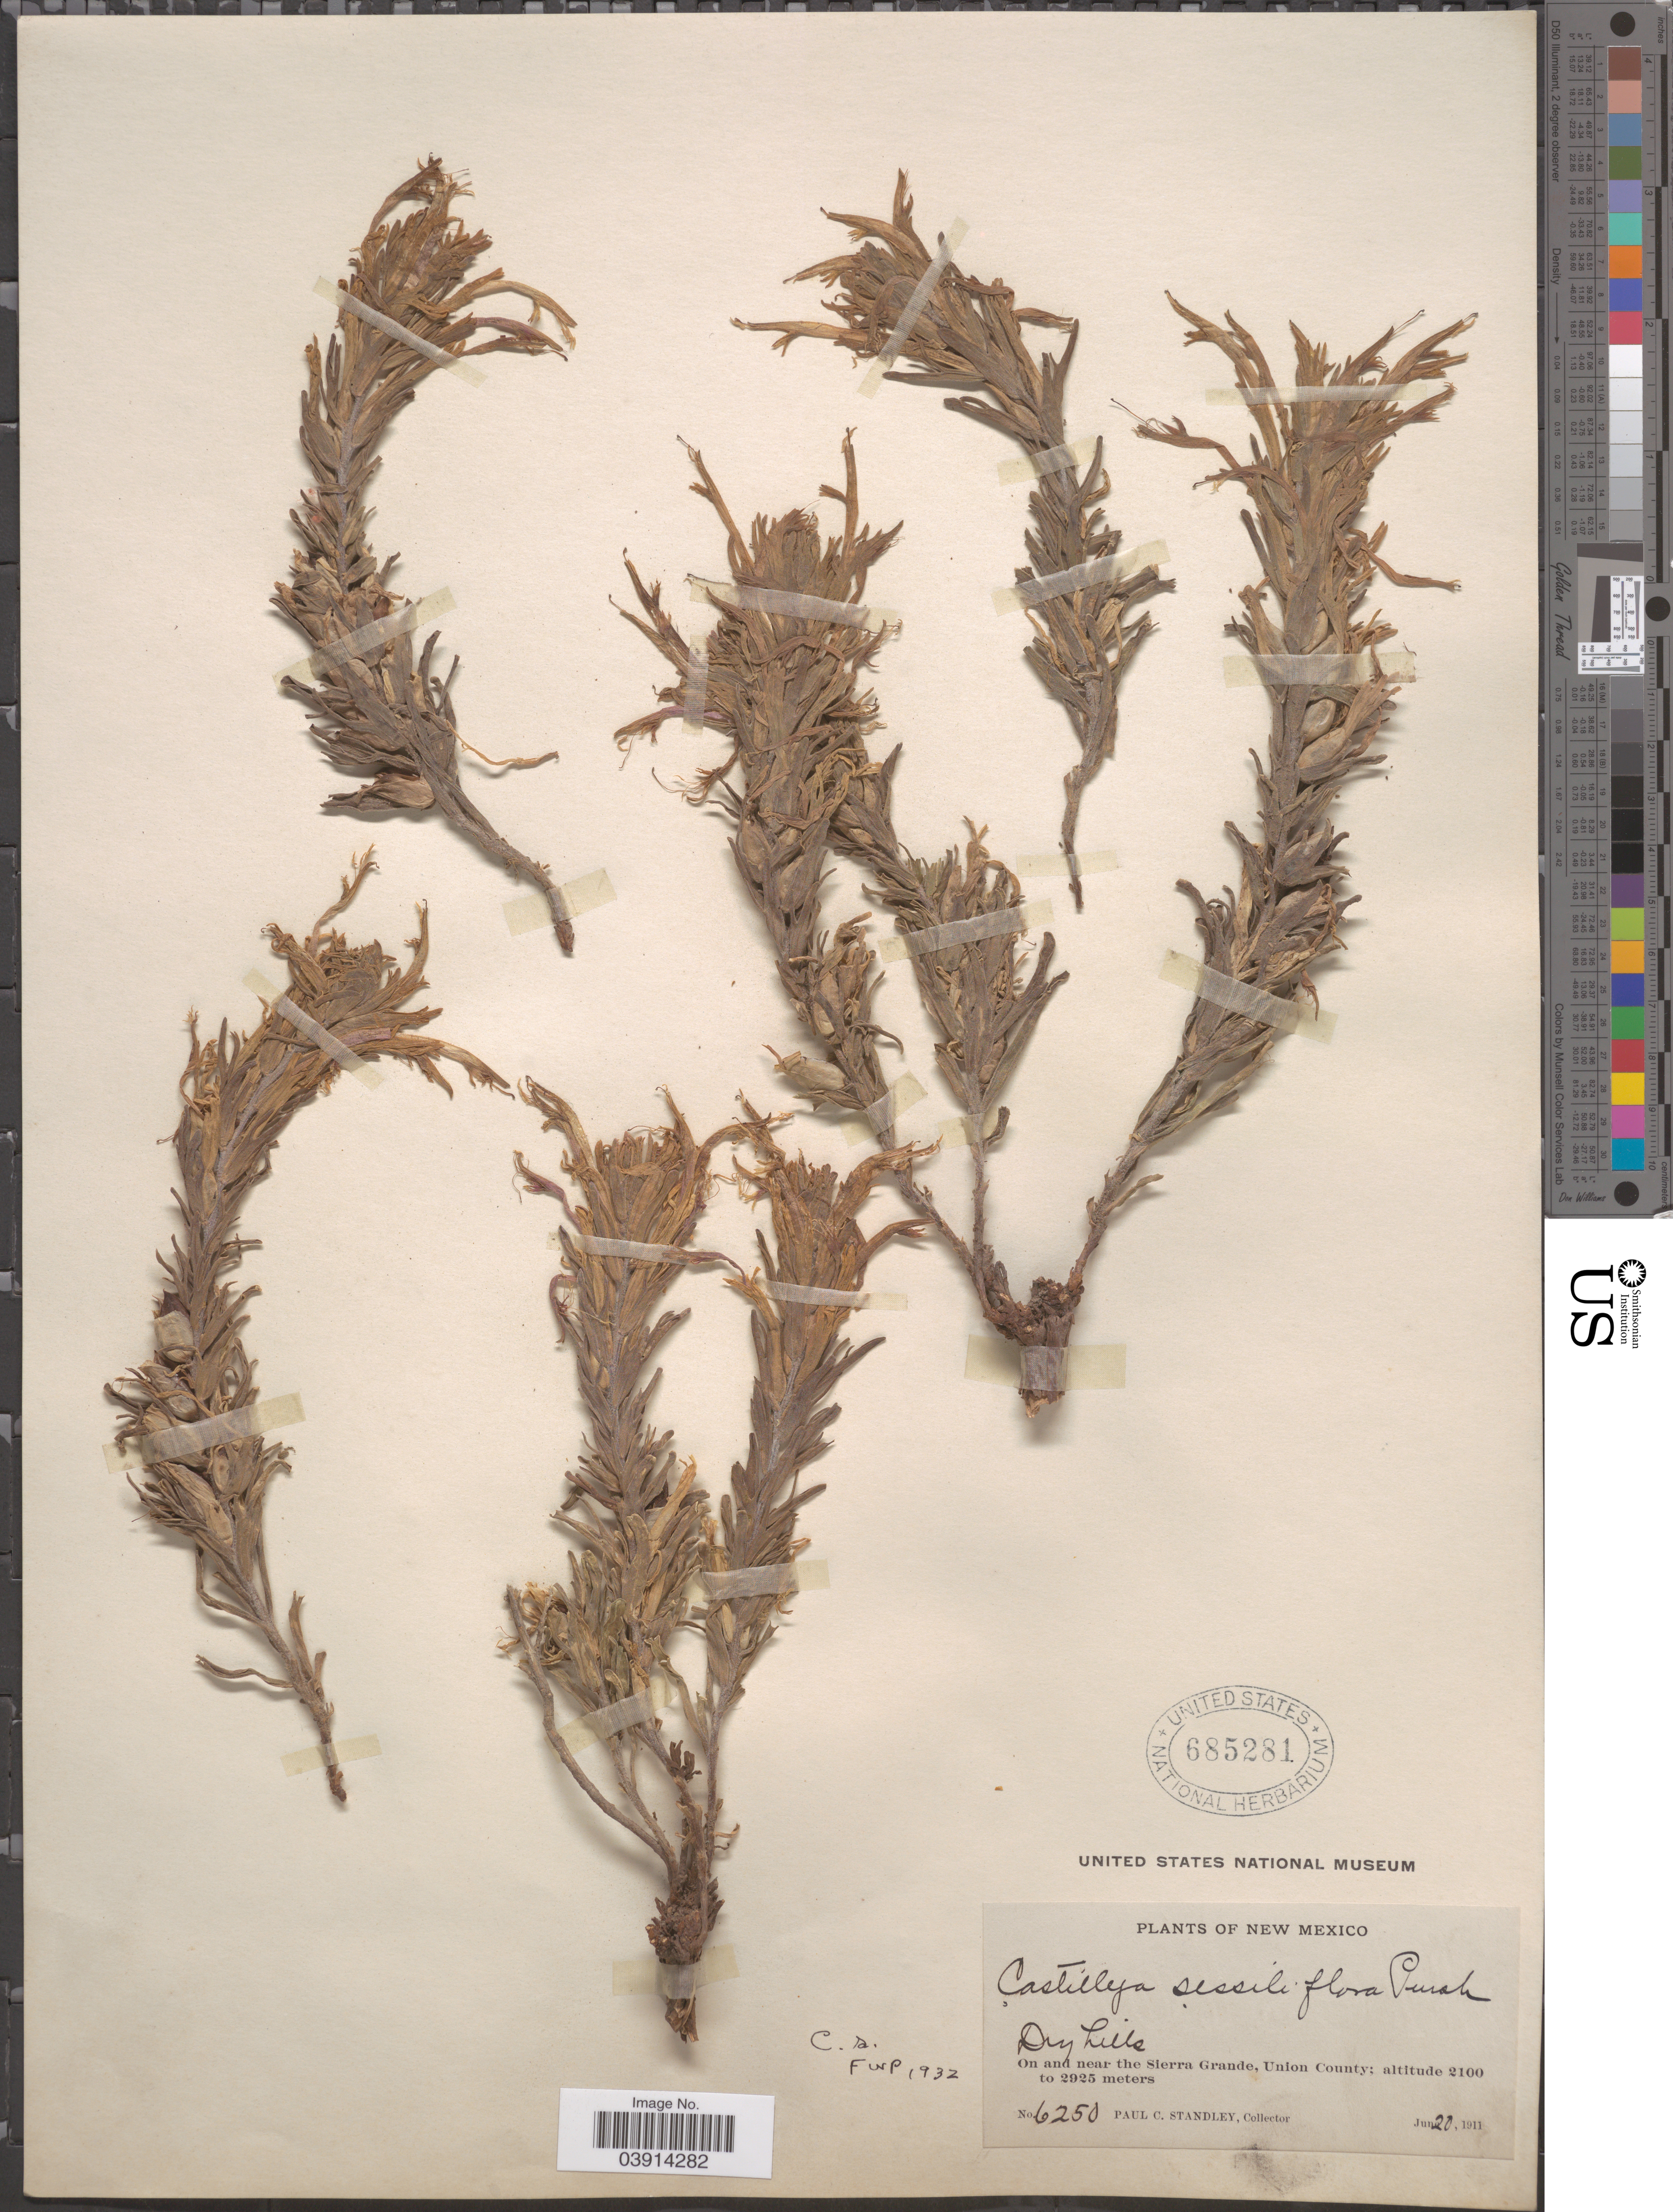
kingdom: Plantae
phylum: Tracheophyta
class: Magnoliopsida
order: Lamiales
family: Orobanchaceae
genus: Castilleja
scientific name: Castilleja sessiliflora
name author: Pursh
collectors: P. C. Standley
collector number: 6250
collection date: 1911-06-20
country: United States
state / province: New Mexico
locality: On and near the Sierra Grande, Union County.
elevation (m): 2100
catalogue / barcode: US 685281